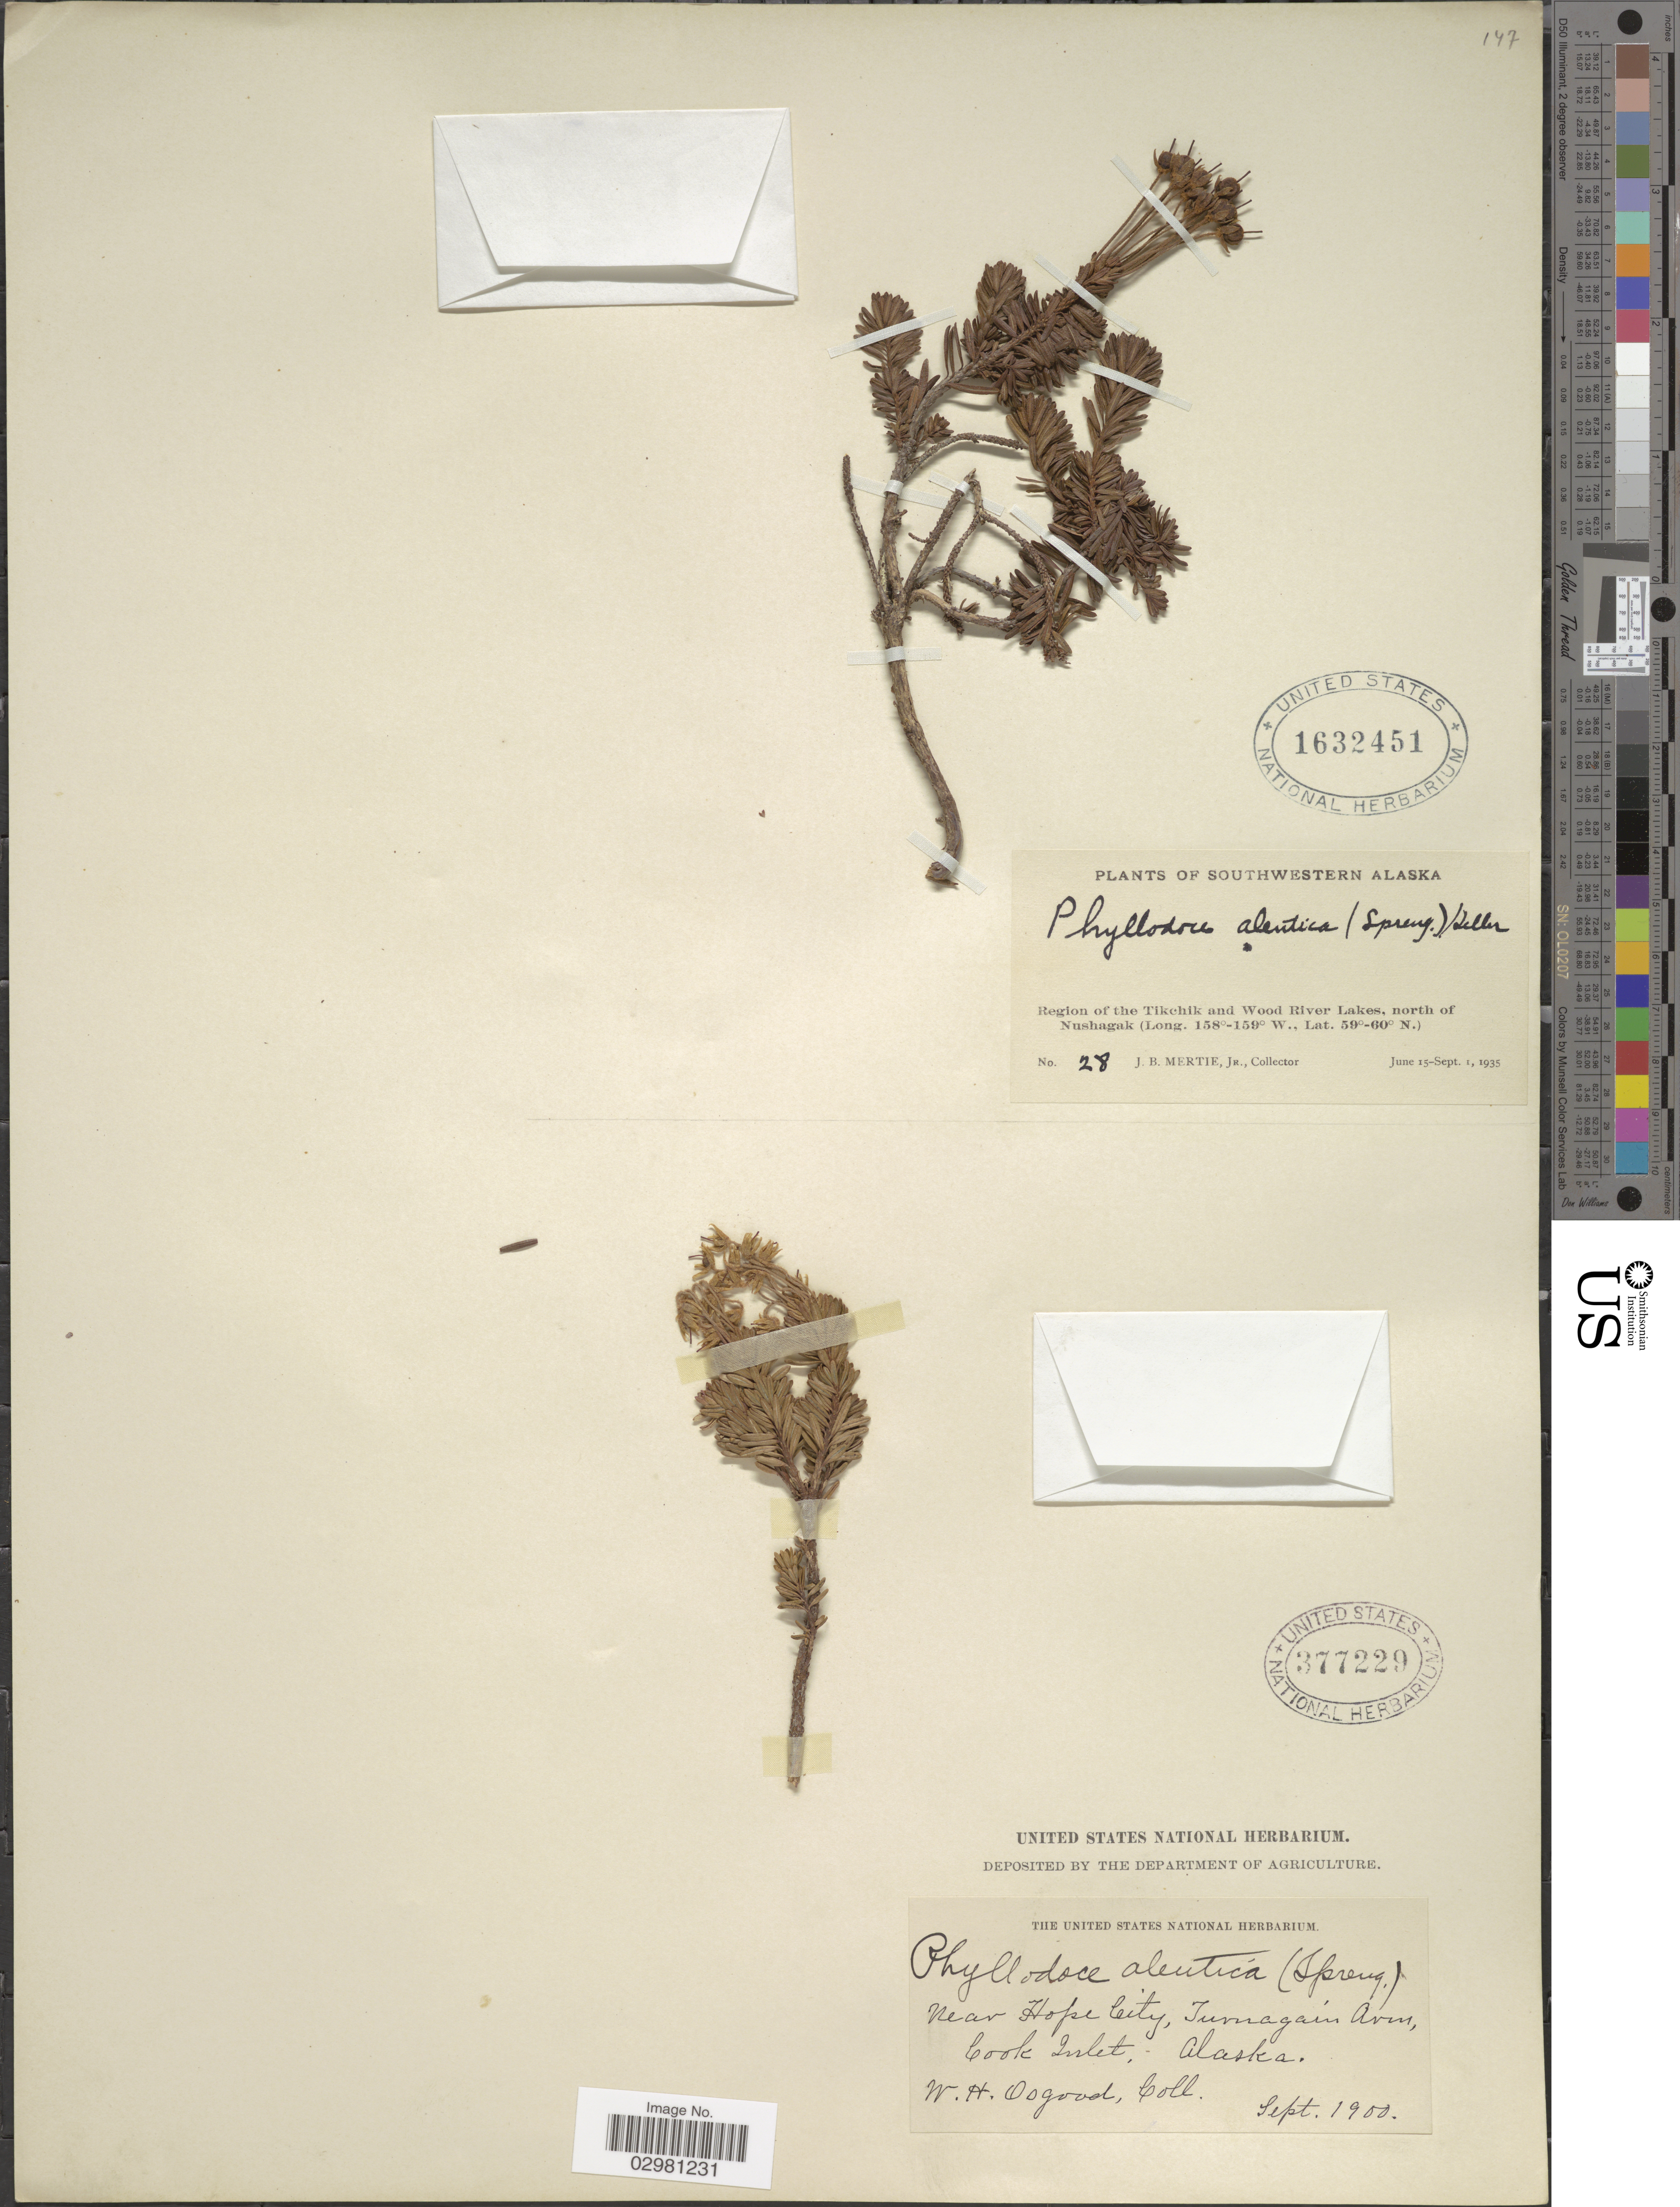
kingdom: Plantae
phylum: Tracheophyta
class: Magnoliopsida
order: Ericales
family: Ericaceae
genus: Phyllodoce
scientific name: Phyllodoce aleutica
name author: (Spreng.) A. Heller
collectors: J. Mertie Jr.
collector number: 28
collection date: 1935-06-15/1935-09-01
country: United States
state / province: Alaska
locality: Southwestern Alaska, Region of the Tikchik and Wood River Lakes, north of Nushagak.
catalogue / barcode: US 1632451-2